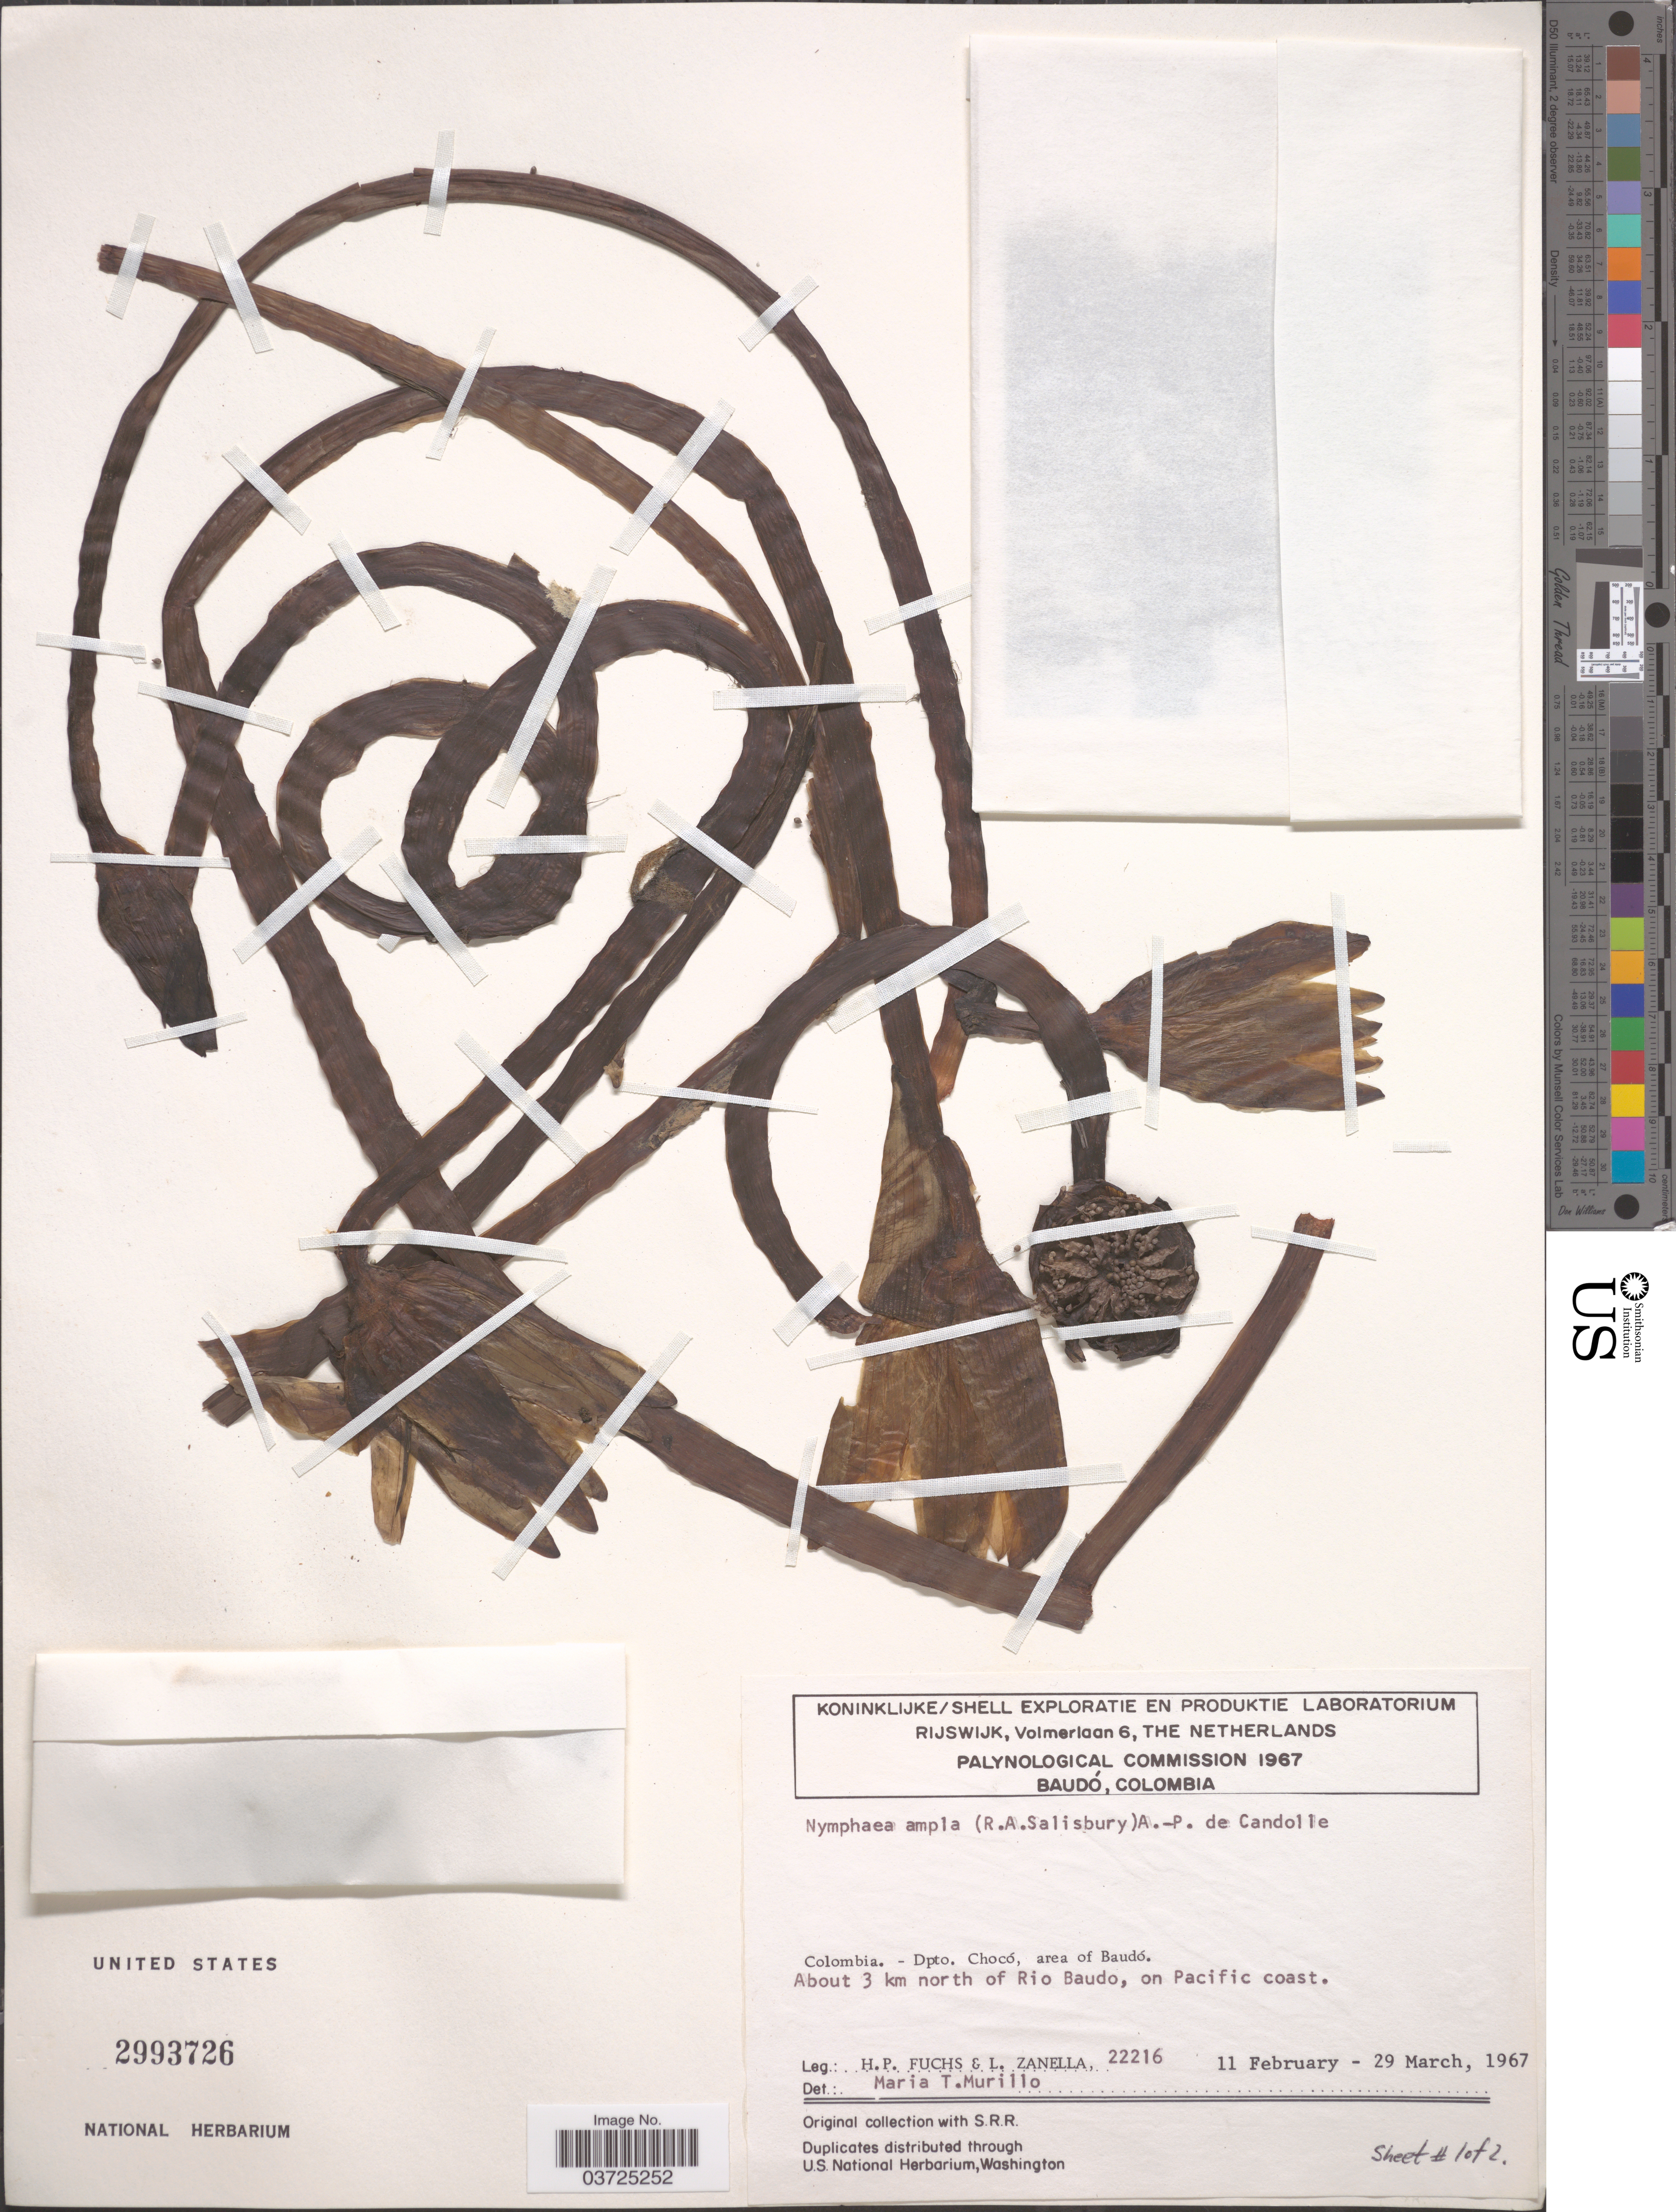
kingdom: Plantae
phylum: Tracheophyta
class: Magnoliopsida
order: Nymphaeales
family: Nymphaeaceae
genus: Nymphaea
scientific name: Nymphaea ampla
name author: (Salisb.) DC.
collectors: H. P. Fuchs & L. Zanella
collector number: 22216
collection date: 1967-02-11/1967-03-29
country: Colombia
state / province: Chocó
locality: Dpto. Chocó, area of Baudó. About 3 km north of Rio Baudo, on Pacific coast.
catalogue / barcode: US 2993726